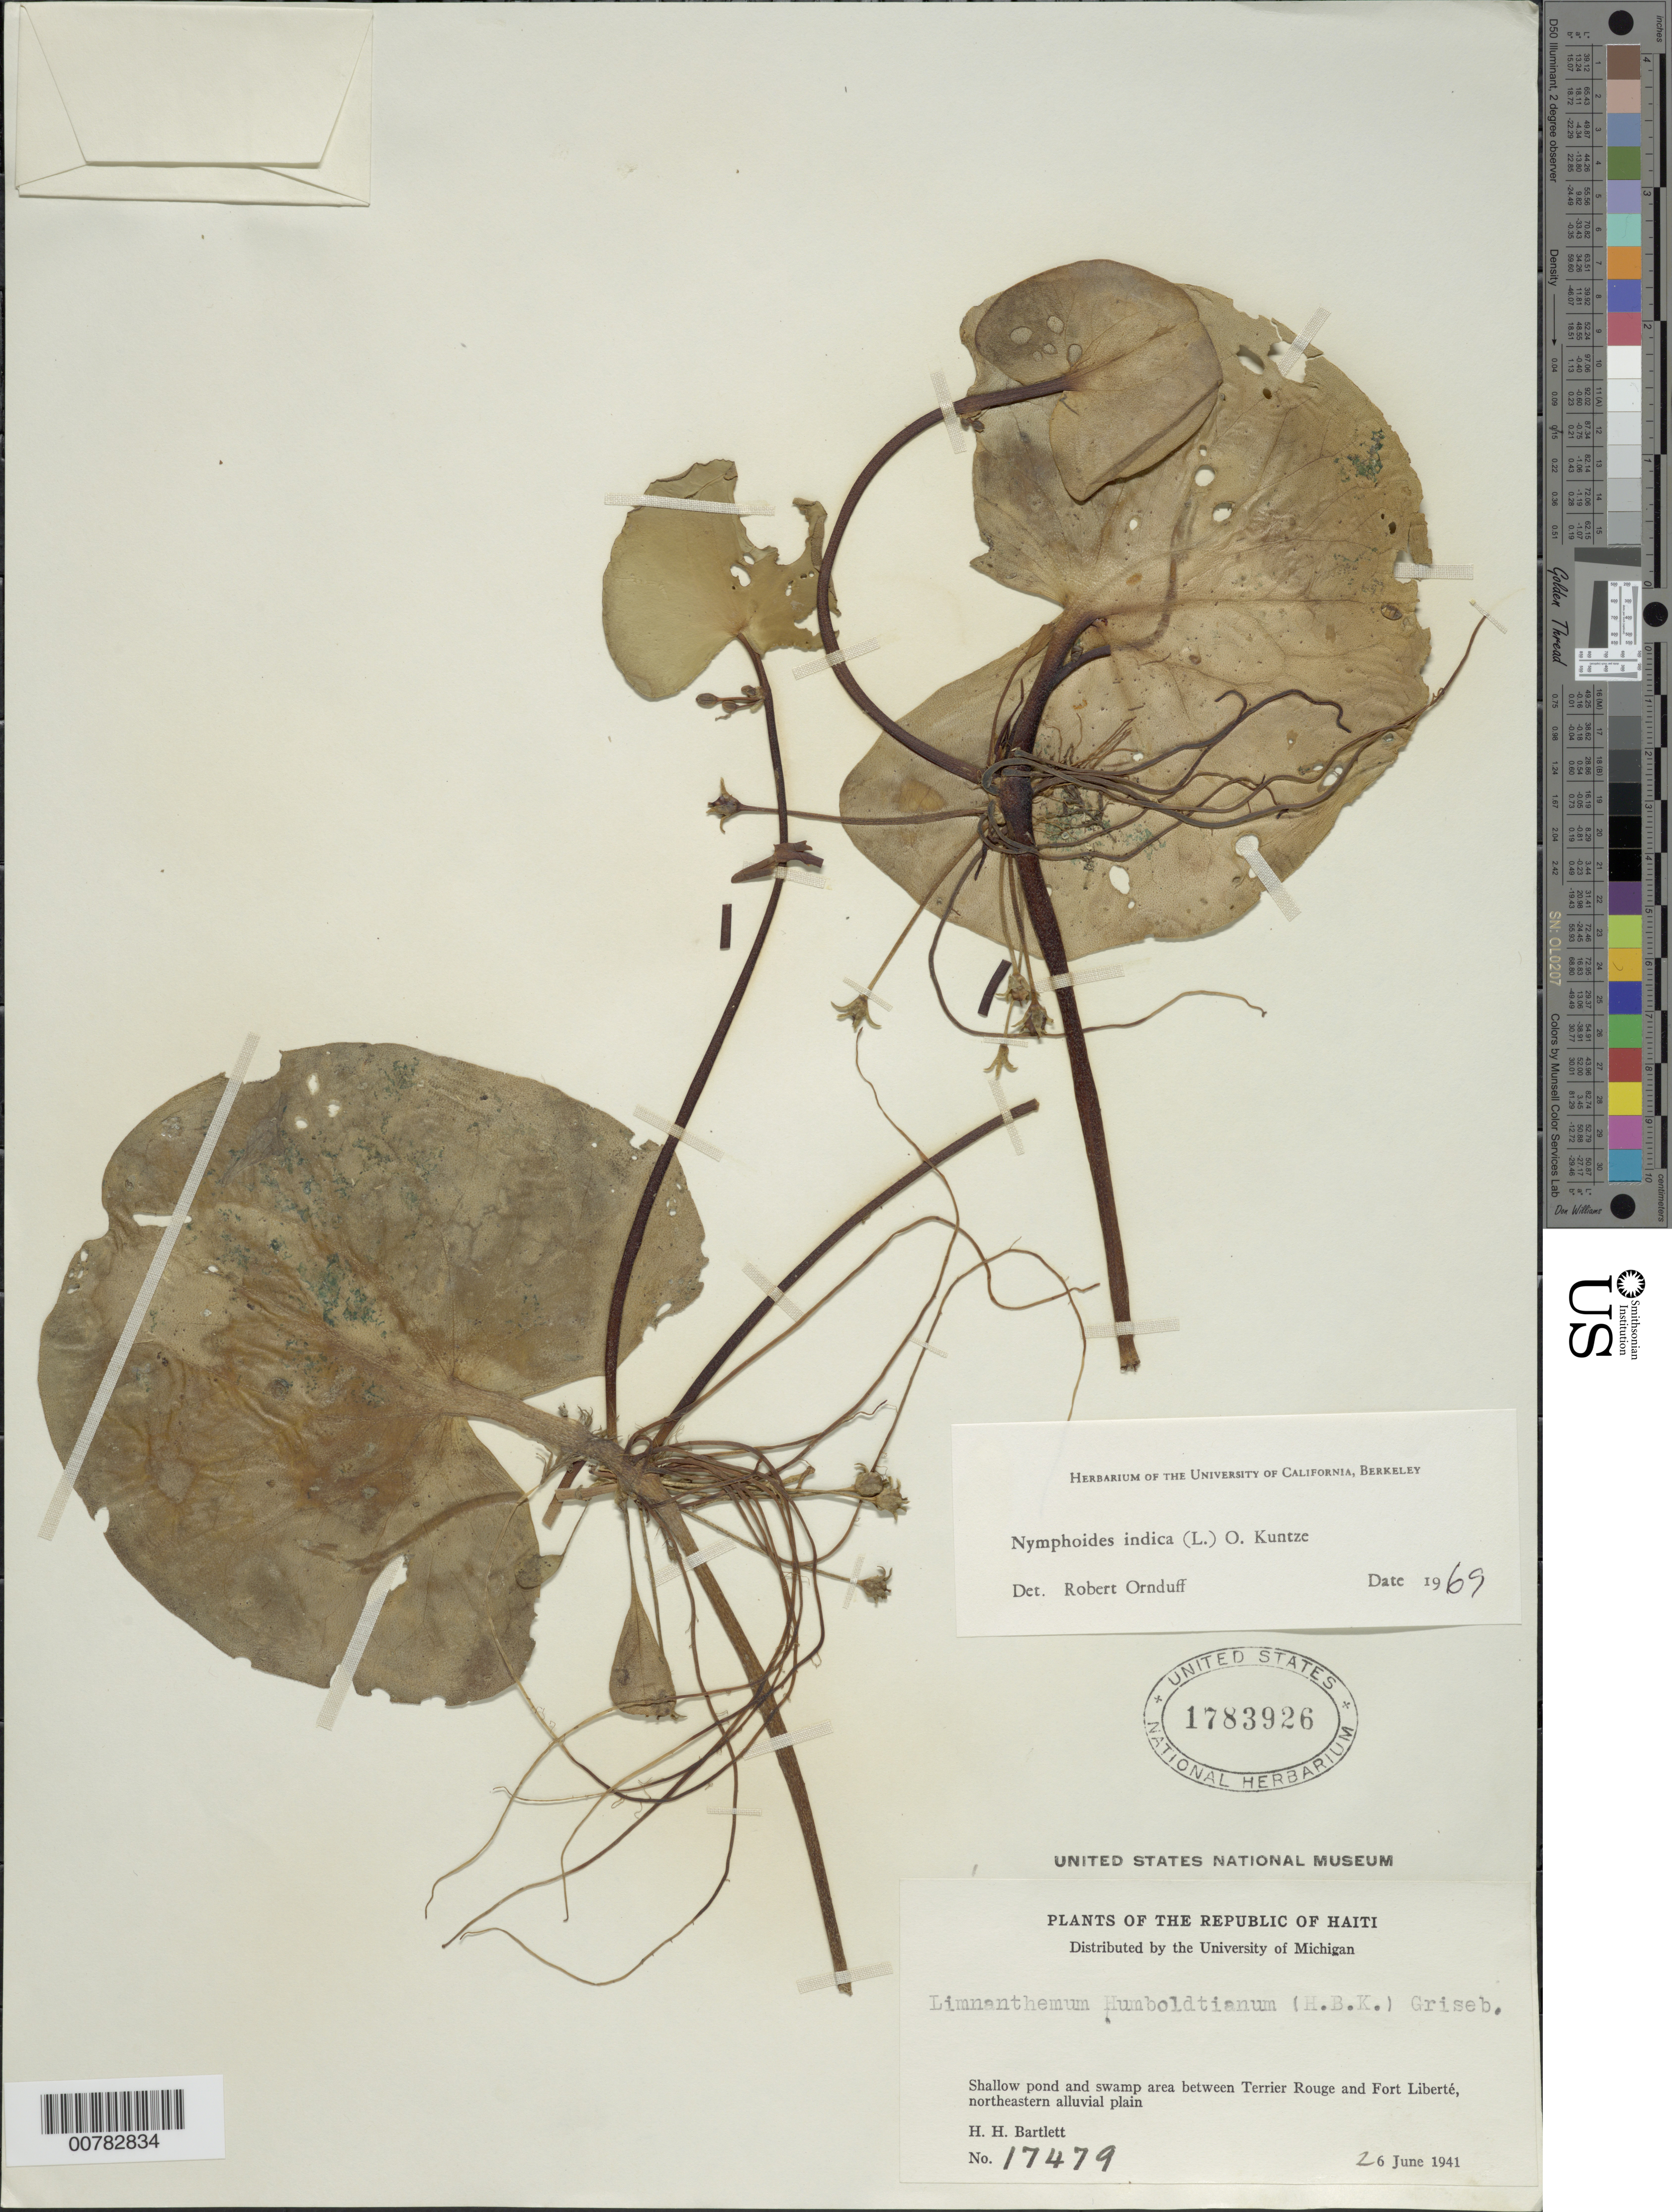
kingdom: Plantae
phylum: Tracheophyta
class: Magnoliopsida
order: Asterales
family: Menyanthaceae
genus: Nymphoides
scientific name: Nymphoides indica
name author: (L.) Kuntze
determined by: Ornduff, T.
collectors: H. H. Bartlett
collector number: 17479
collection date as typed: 26 Jun 1941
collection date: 1941-06-26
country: Haiti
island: Hispaniola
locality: Between Terrier Rouge and Fort Liberté, northeastern alluvial plain.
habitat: Shallow pond and swamp area.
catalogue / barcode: US 1783926